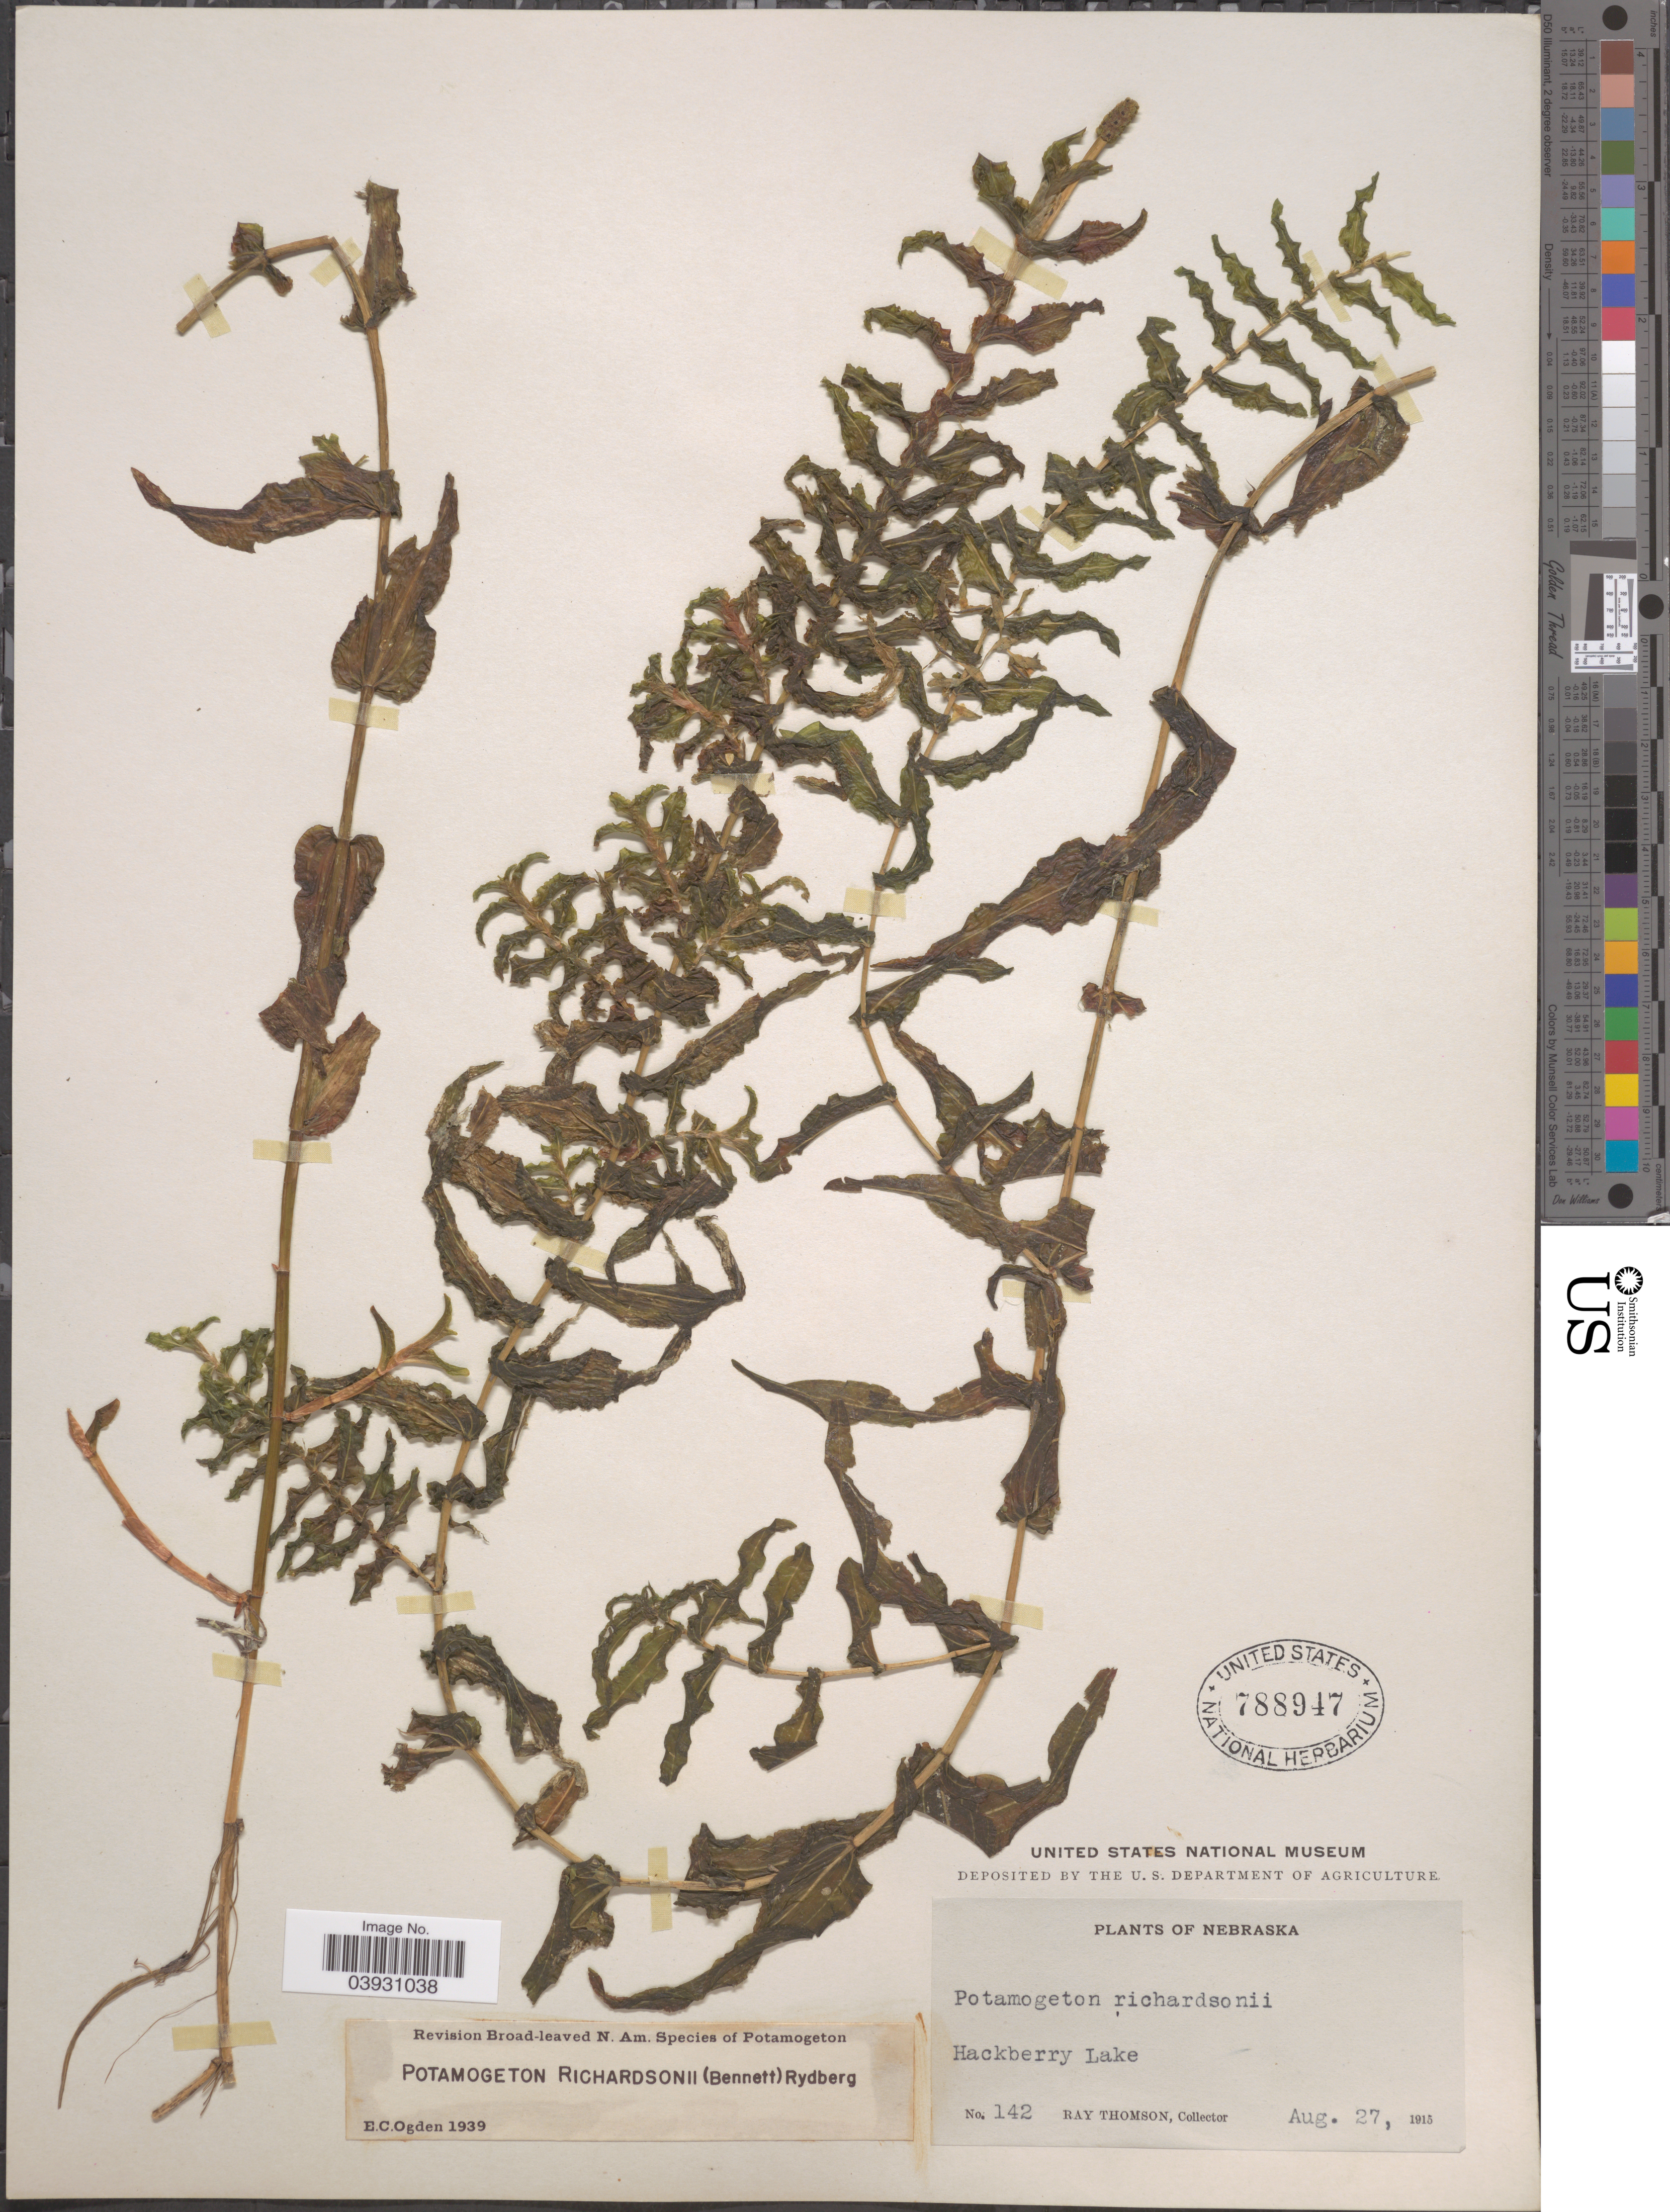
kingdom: Plantae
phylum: Tracheophyta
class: Liliopsida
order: Alismatales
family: Potamogetonaceae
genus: Potamogeton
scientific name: Potamogeton richardsonii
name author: (A.W. Benn.) Rydb.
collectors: R. Thomson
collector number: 142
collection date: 1915-08-27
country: United States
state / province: Nebraska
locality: Hackberry Lake.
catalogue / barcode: US 788947